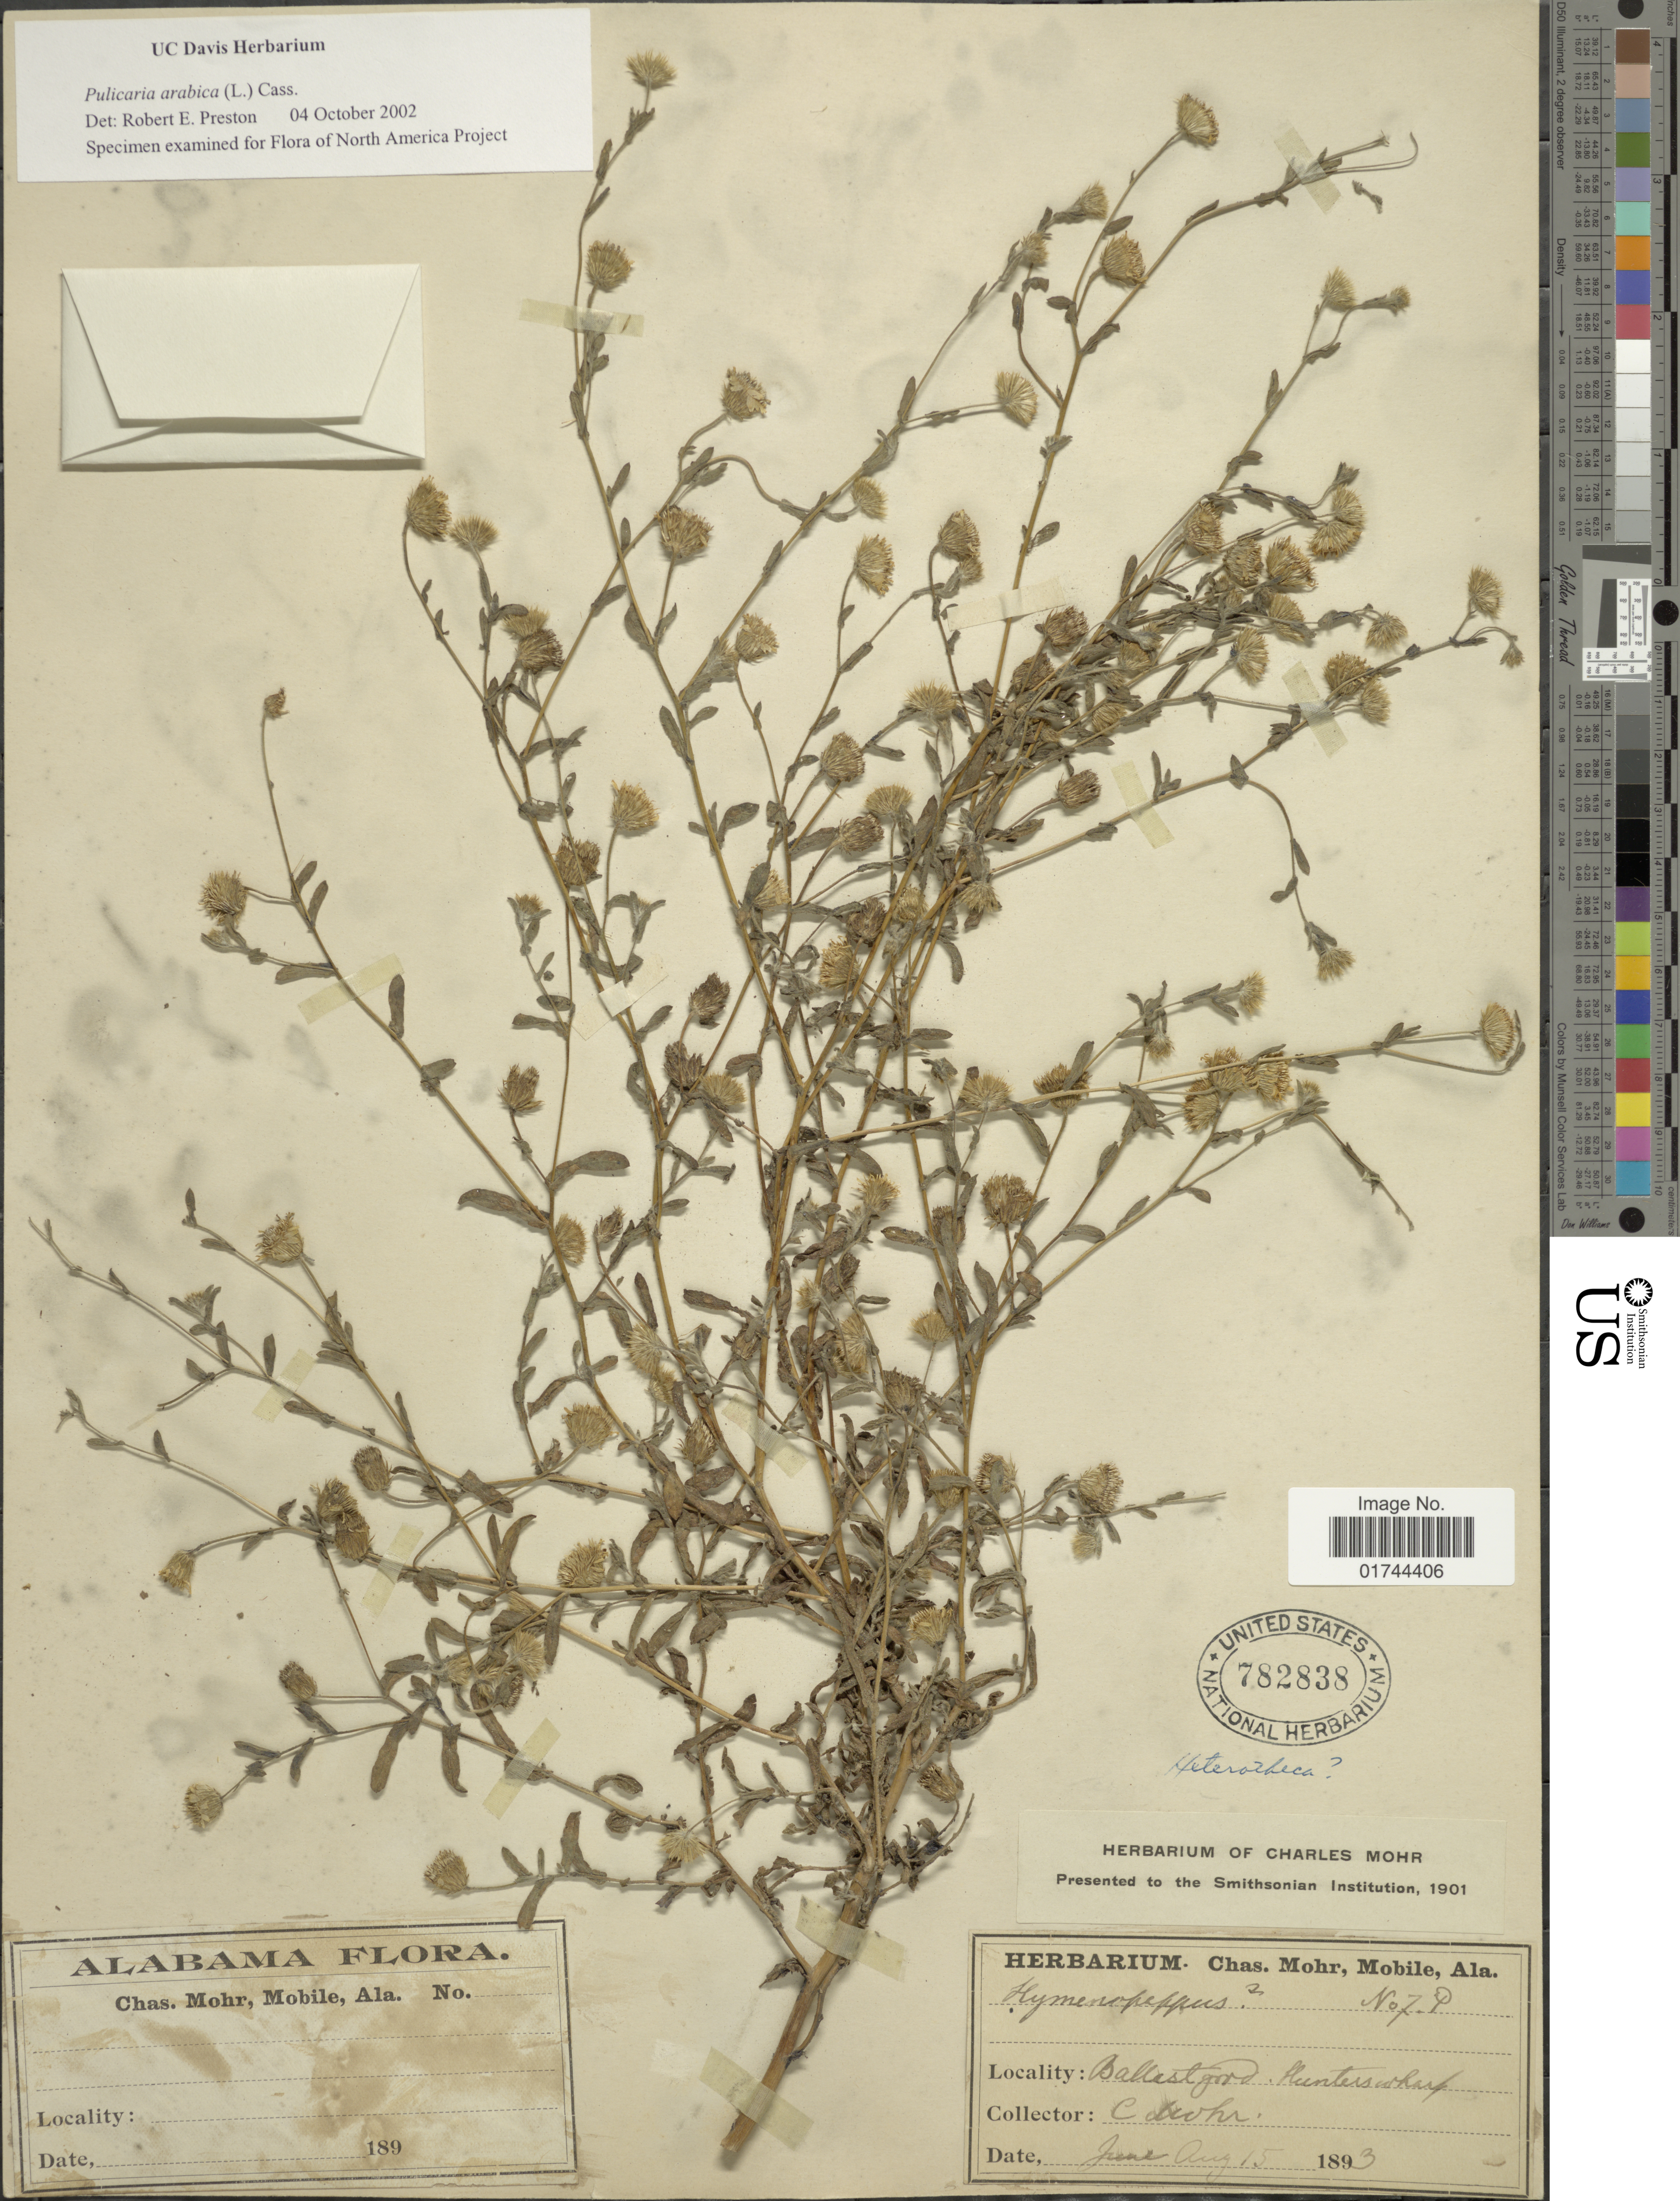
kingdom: Plantae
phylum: Tracheophyta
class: Magnoliopsida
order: Asterales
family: Asteraceae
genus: Pulicaria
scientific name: Pulicaria arabica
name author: (L.) Cass.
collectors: C. T. Mohr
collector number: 79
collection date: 1893-08-15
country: United States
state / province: Alabama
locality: Ballestgood, Hunters wharf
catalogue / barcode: US 782838